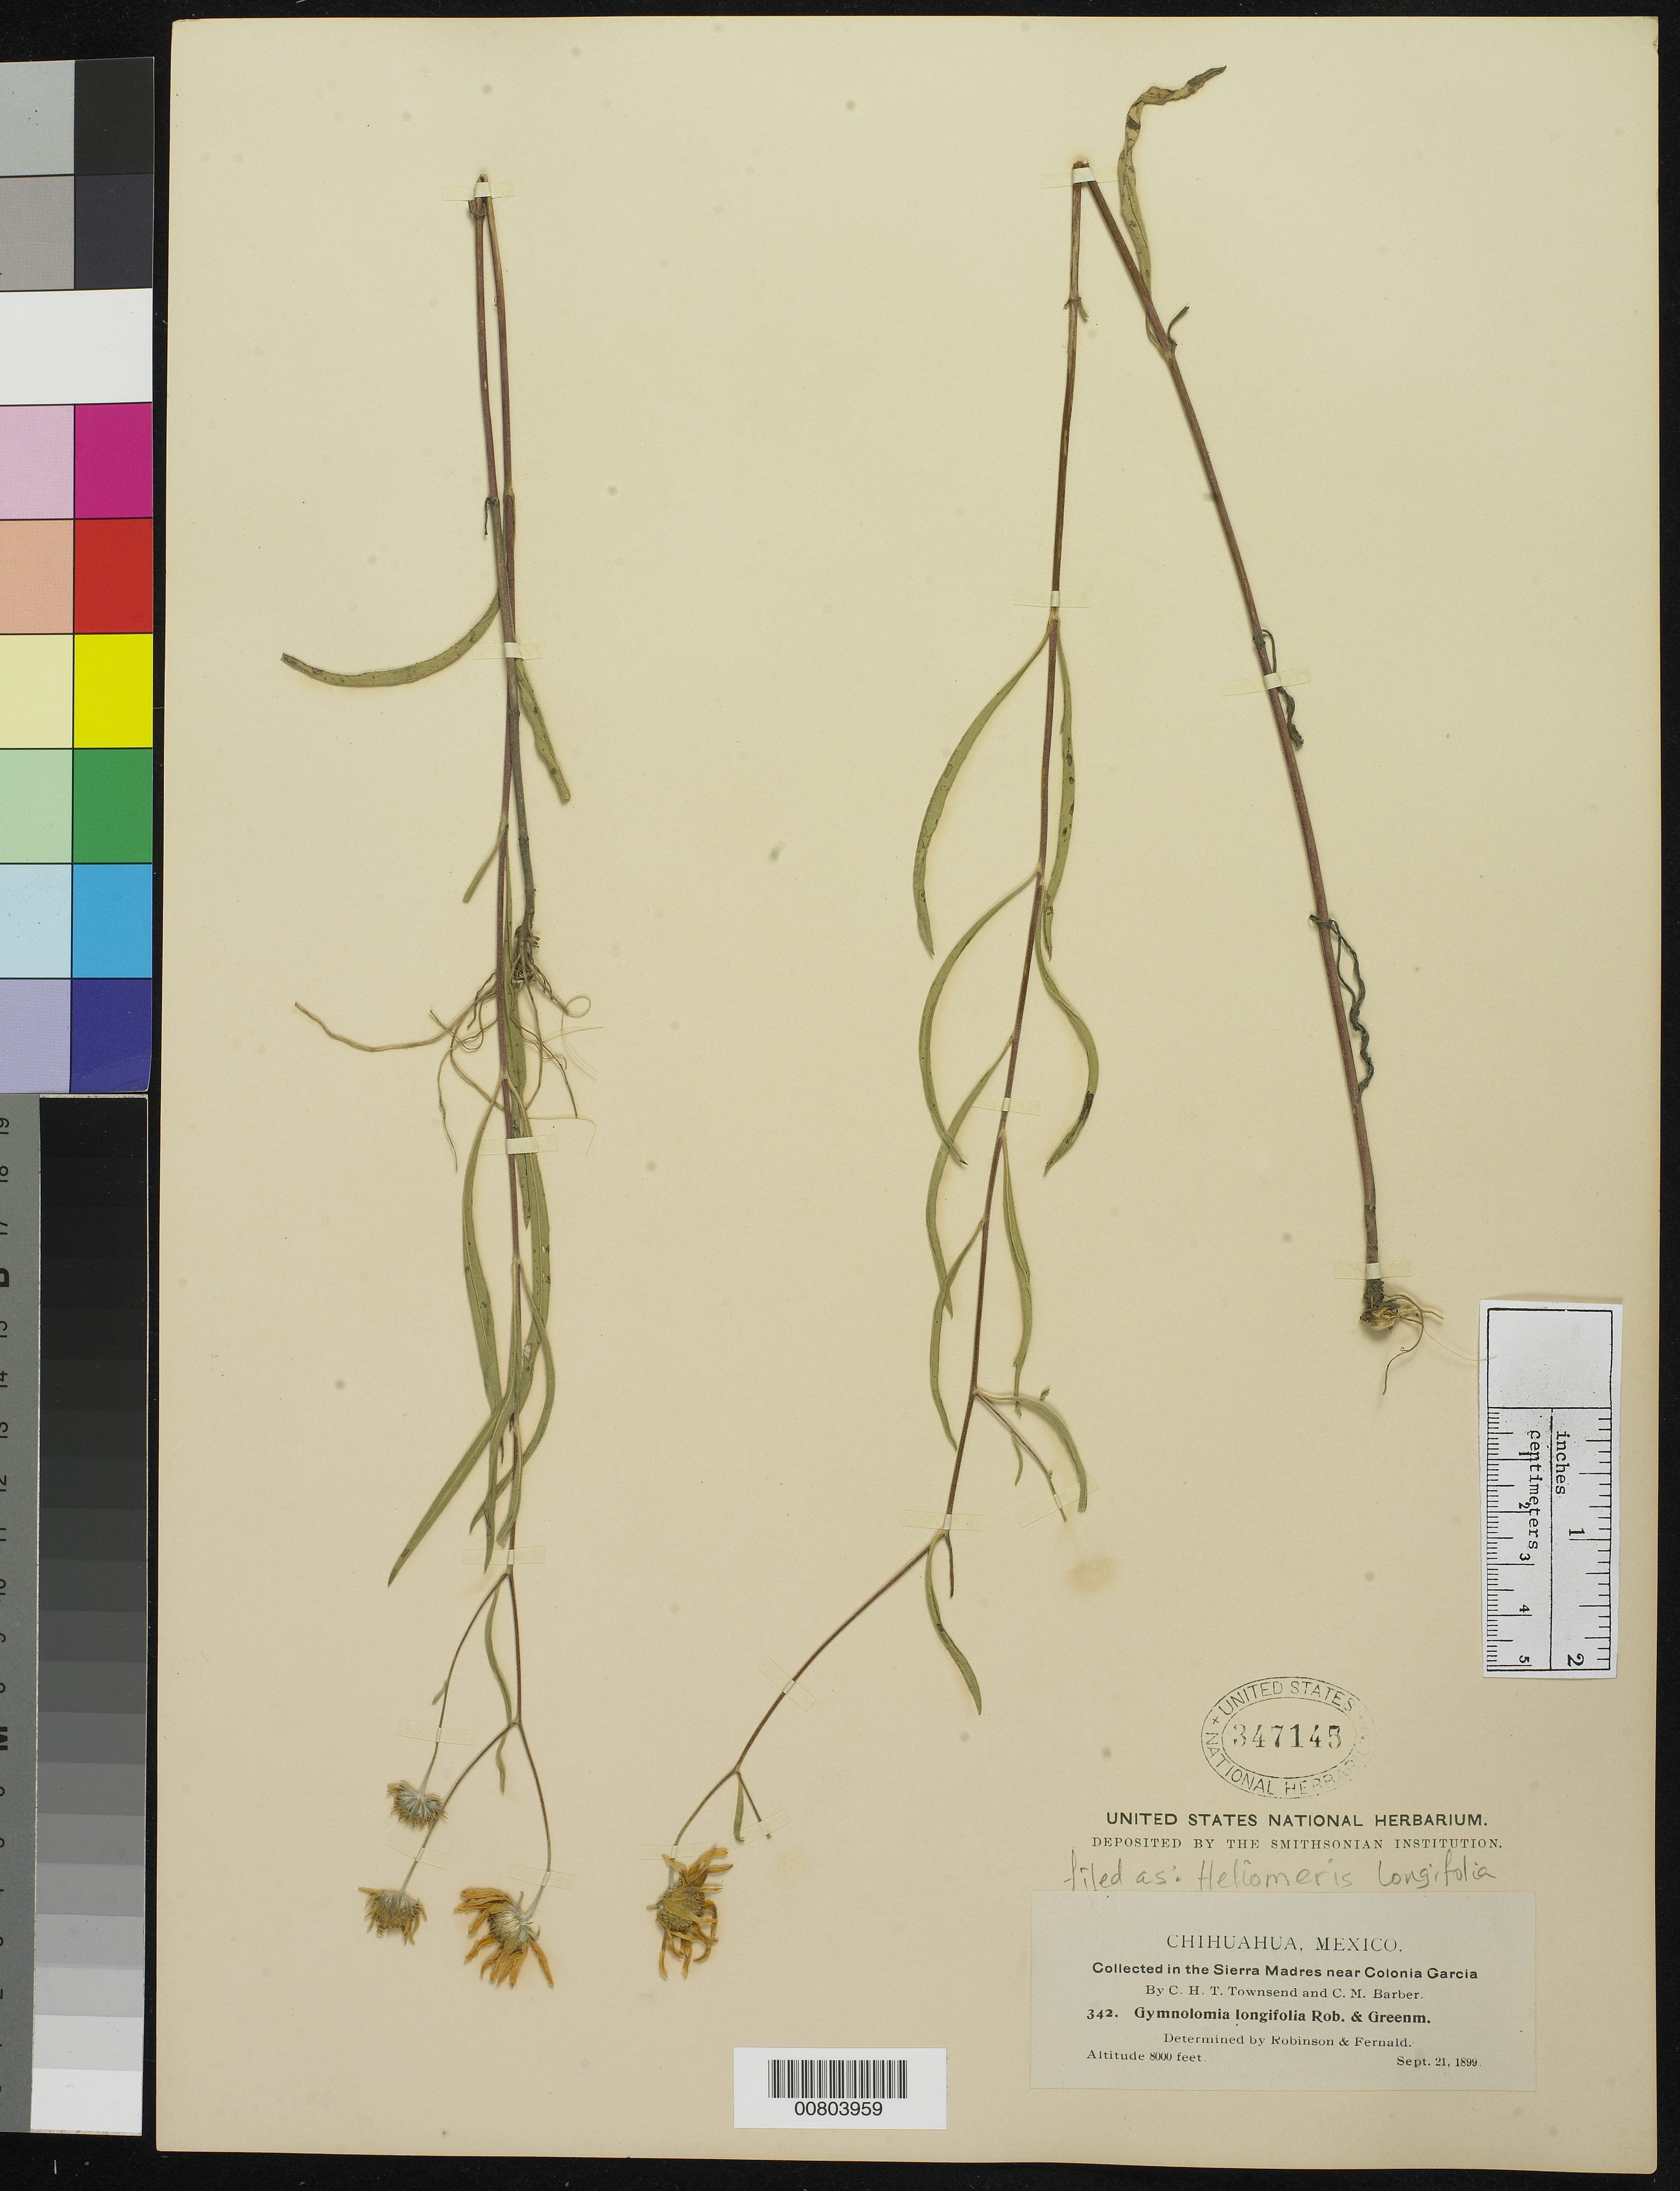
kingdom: Plantae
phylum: Tracheophyta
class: Magnoliopsida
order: Asterales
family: Asteraceae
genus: Heliomeris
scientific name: Heliomeris longifolia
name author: (B.L. Rob.) Cockerell & Greenm.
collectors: C. H. T. Townsend & C. Barber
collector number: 342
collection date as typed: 21 Sep 1899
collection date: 1899-09-21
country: Mexico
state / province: Chihuahua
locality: Sierra Madre near Colonia García.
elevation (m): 2438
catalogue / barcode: US 347145